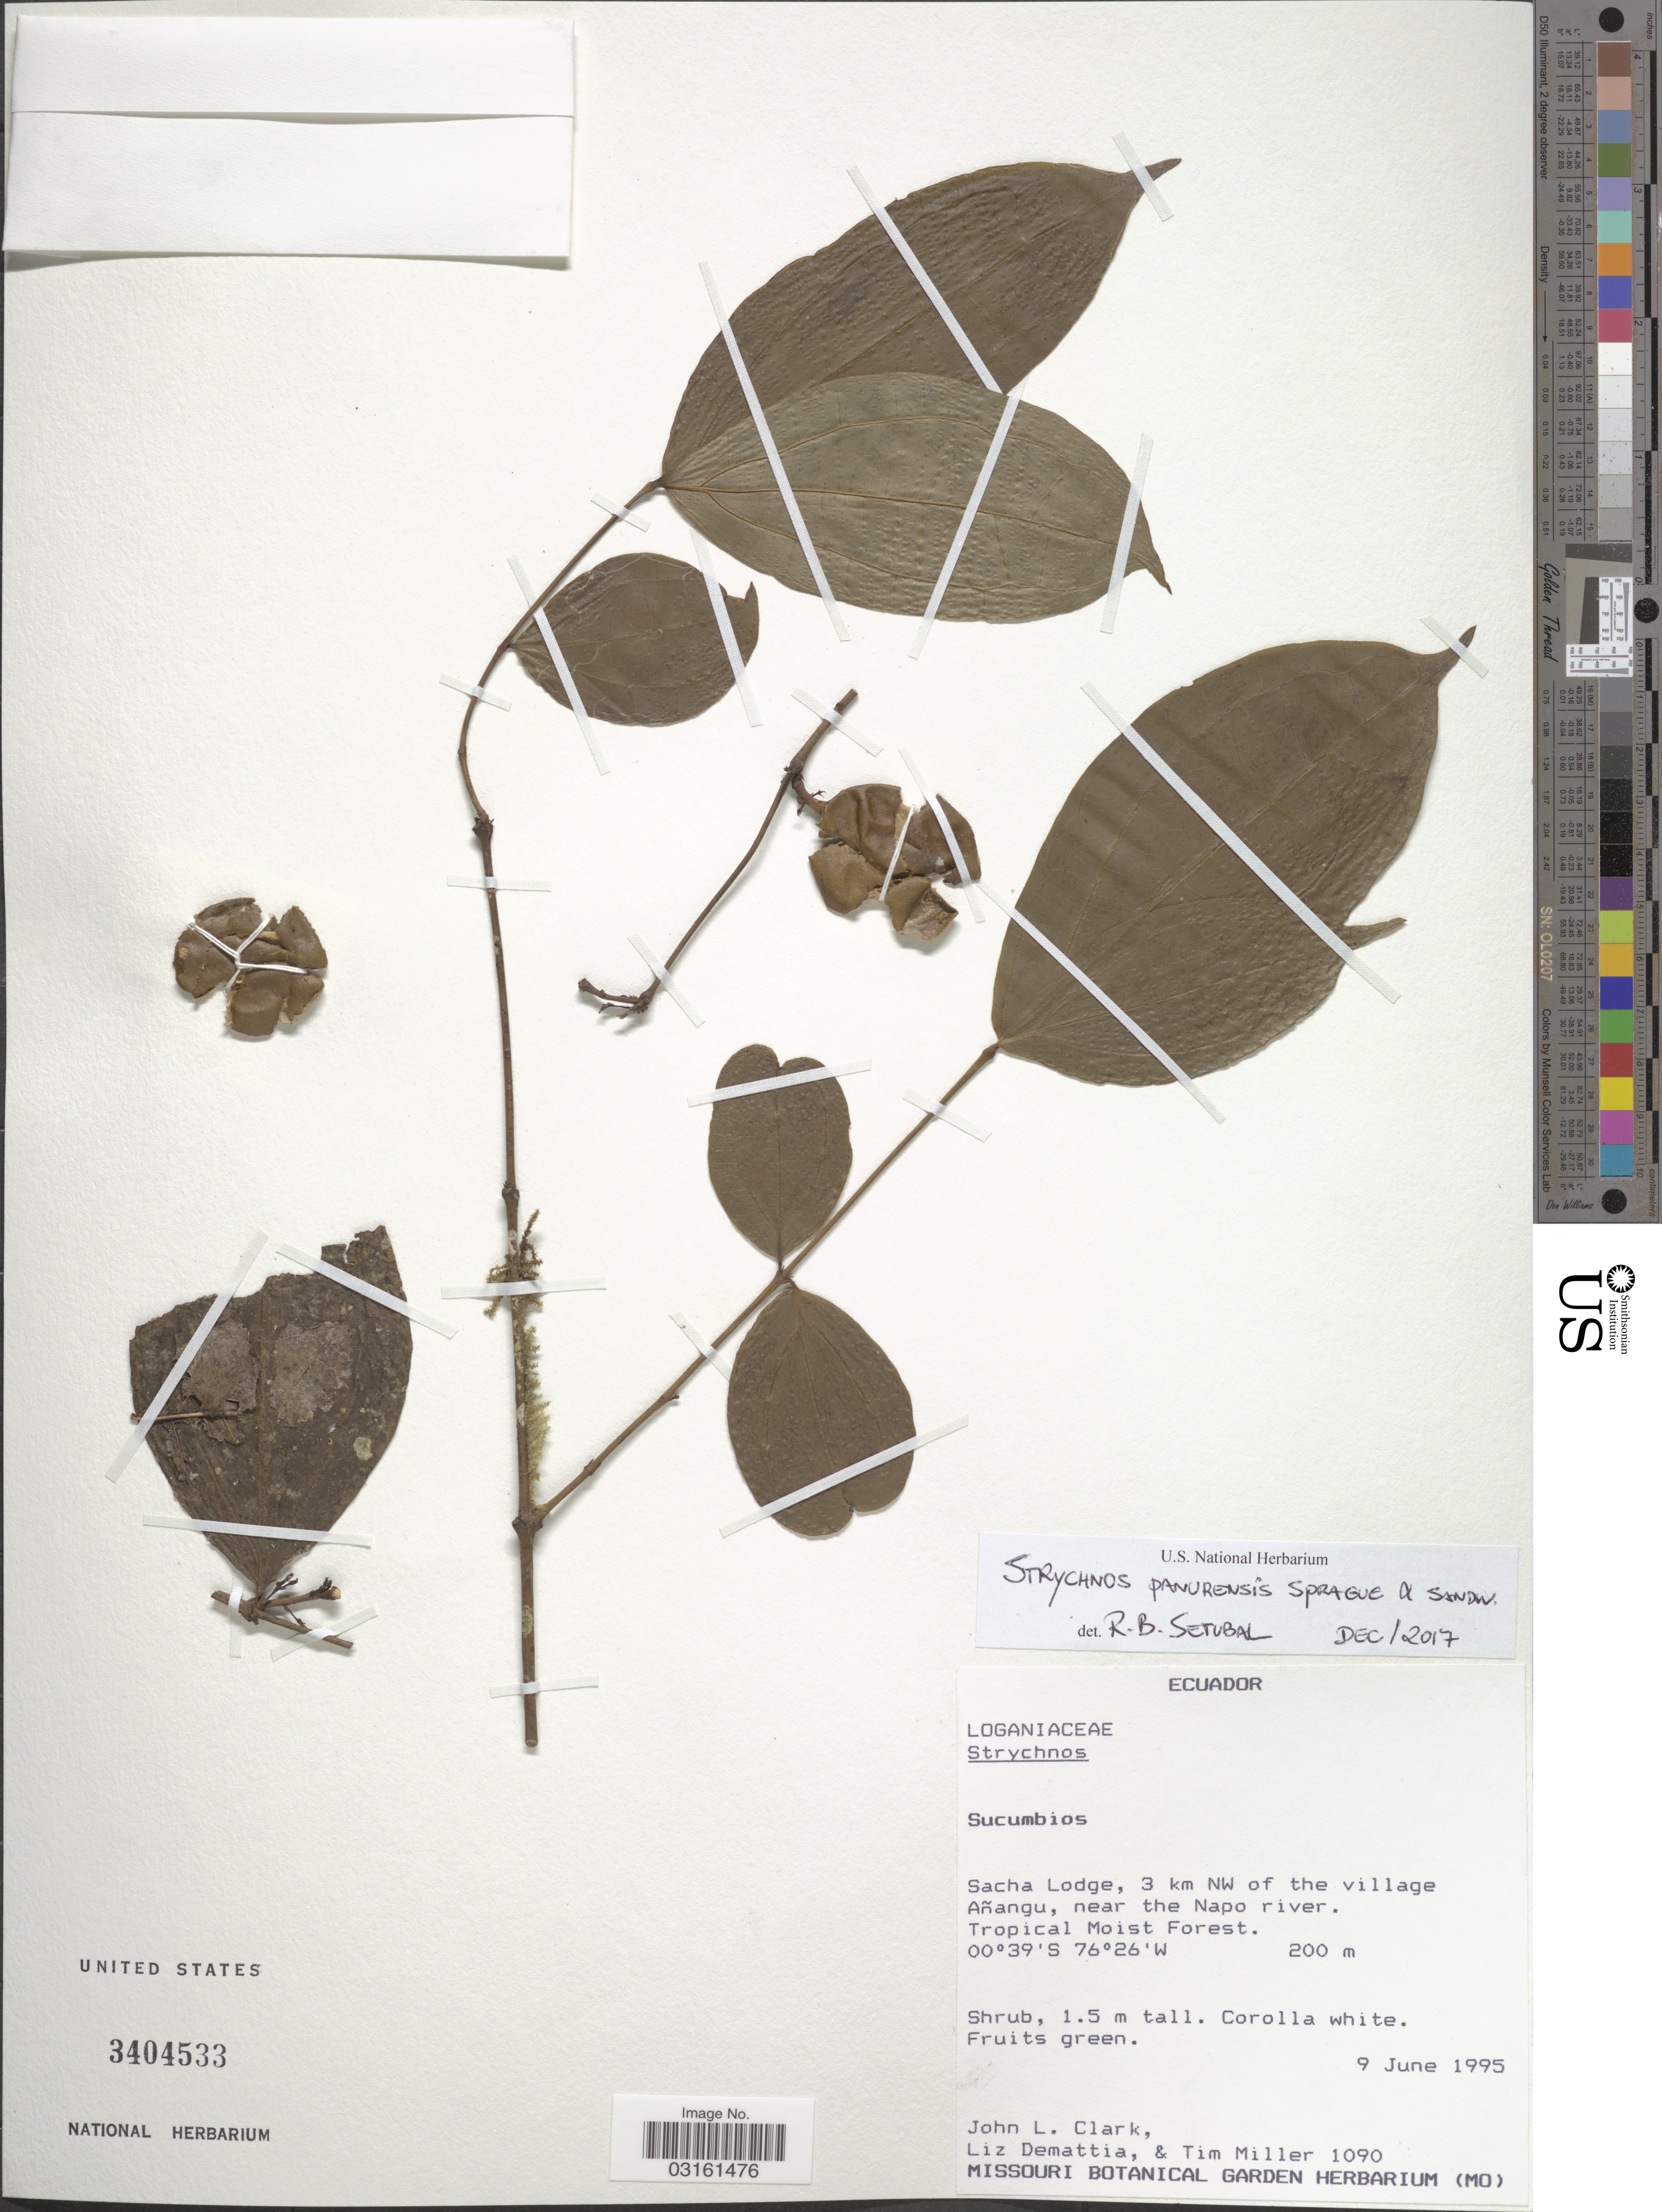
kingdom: Plantae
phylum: Tracheophyta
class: Magnoliopsida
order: Gentianales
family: Loganiaceae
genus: Strychnos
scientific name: Strychnos panurensis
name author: Sprague & Sandwith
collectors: J. L. Clark, L. Demattia & T. Miller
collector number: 1090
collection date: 1995-06-09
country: Ecuador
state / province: Sucumbíos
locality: Sacha Lodge, 3 km NW of the village Añangu, near the Napo river.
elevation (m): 200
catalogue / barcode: US 3404533